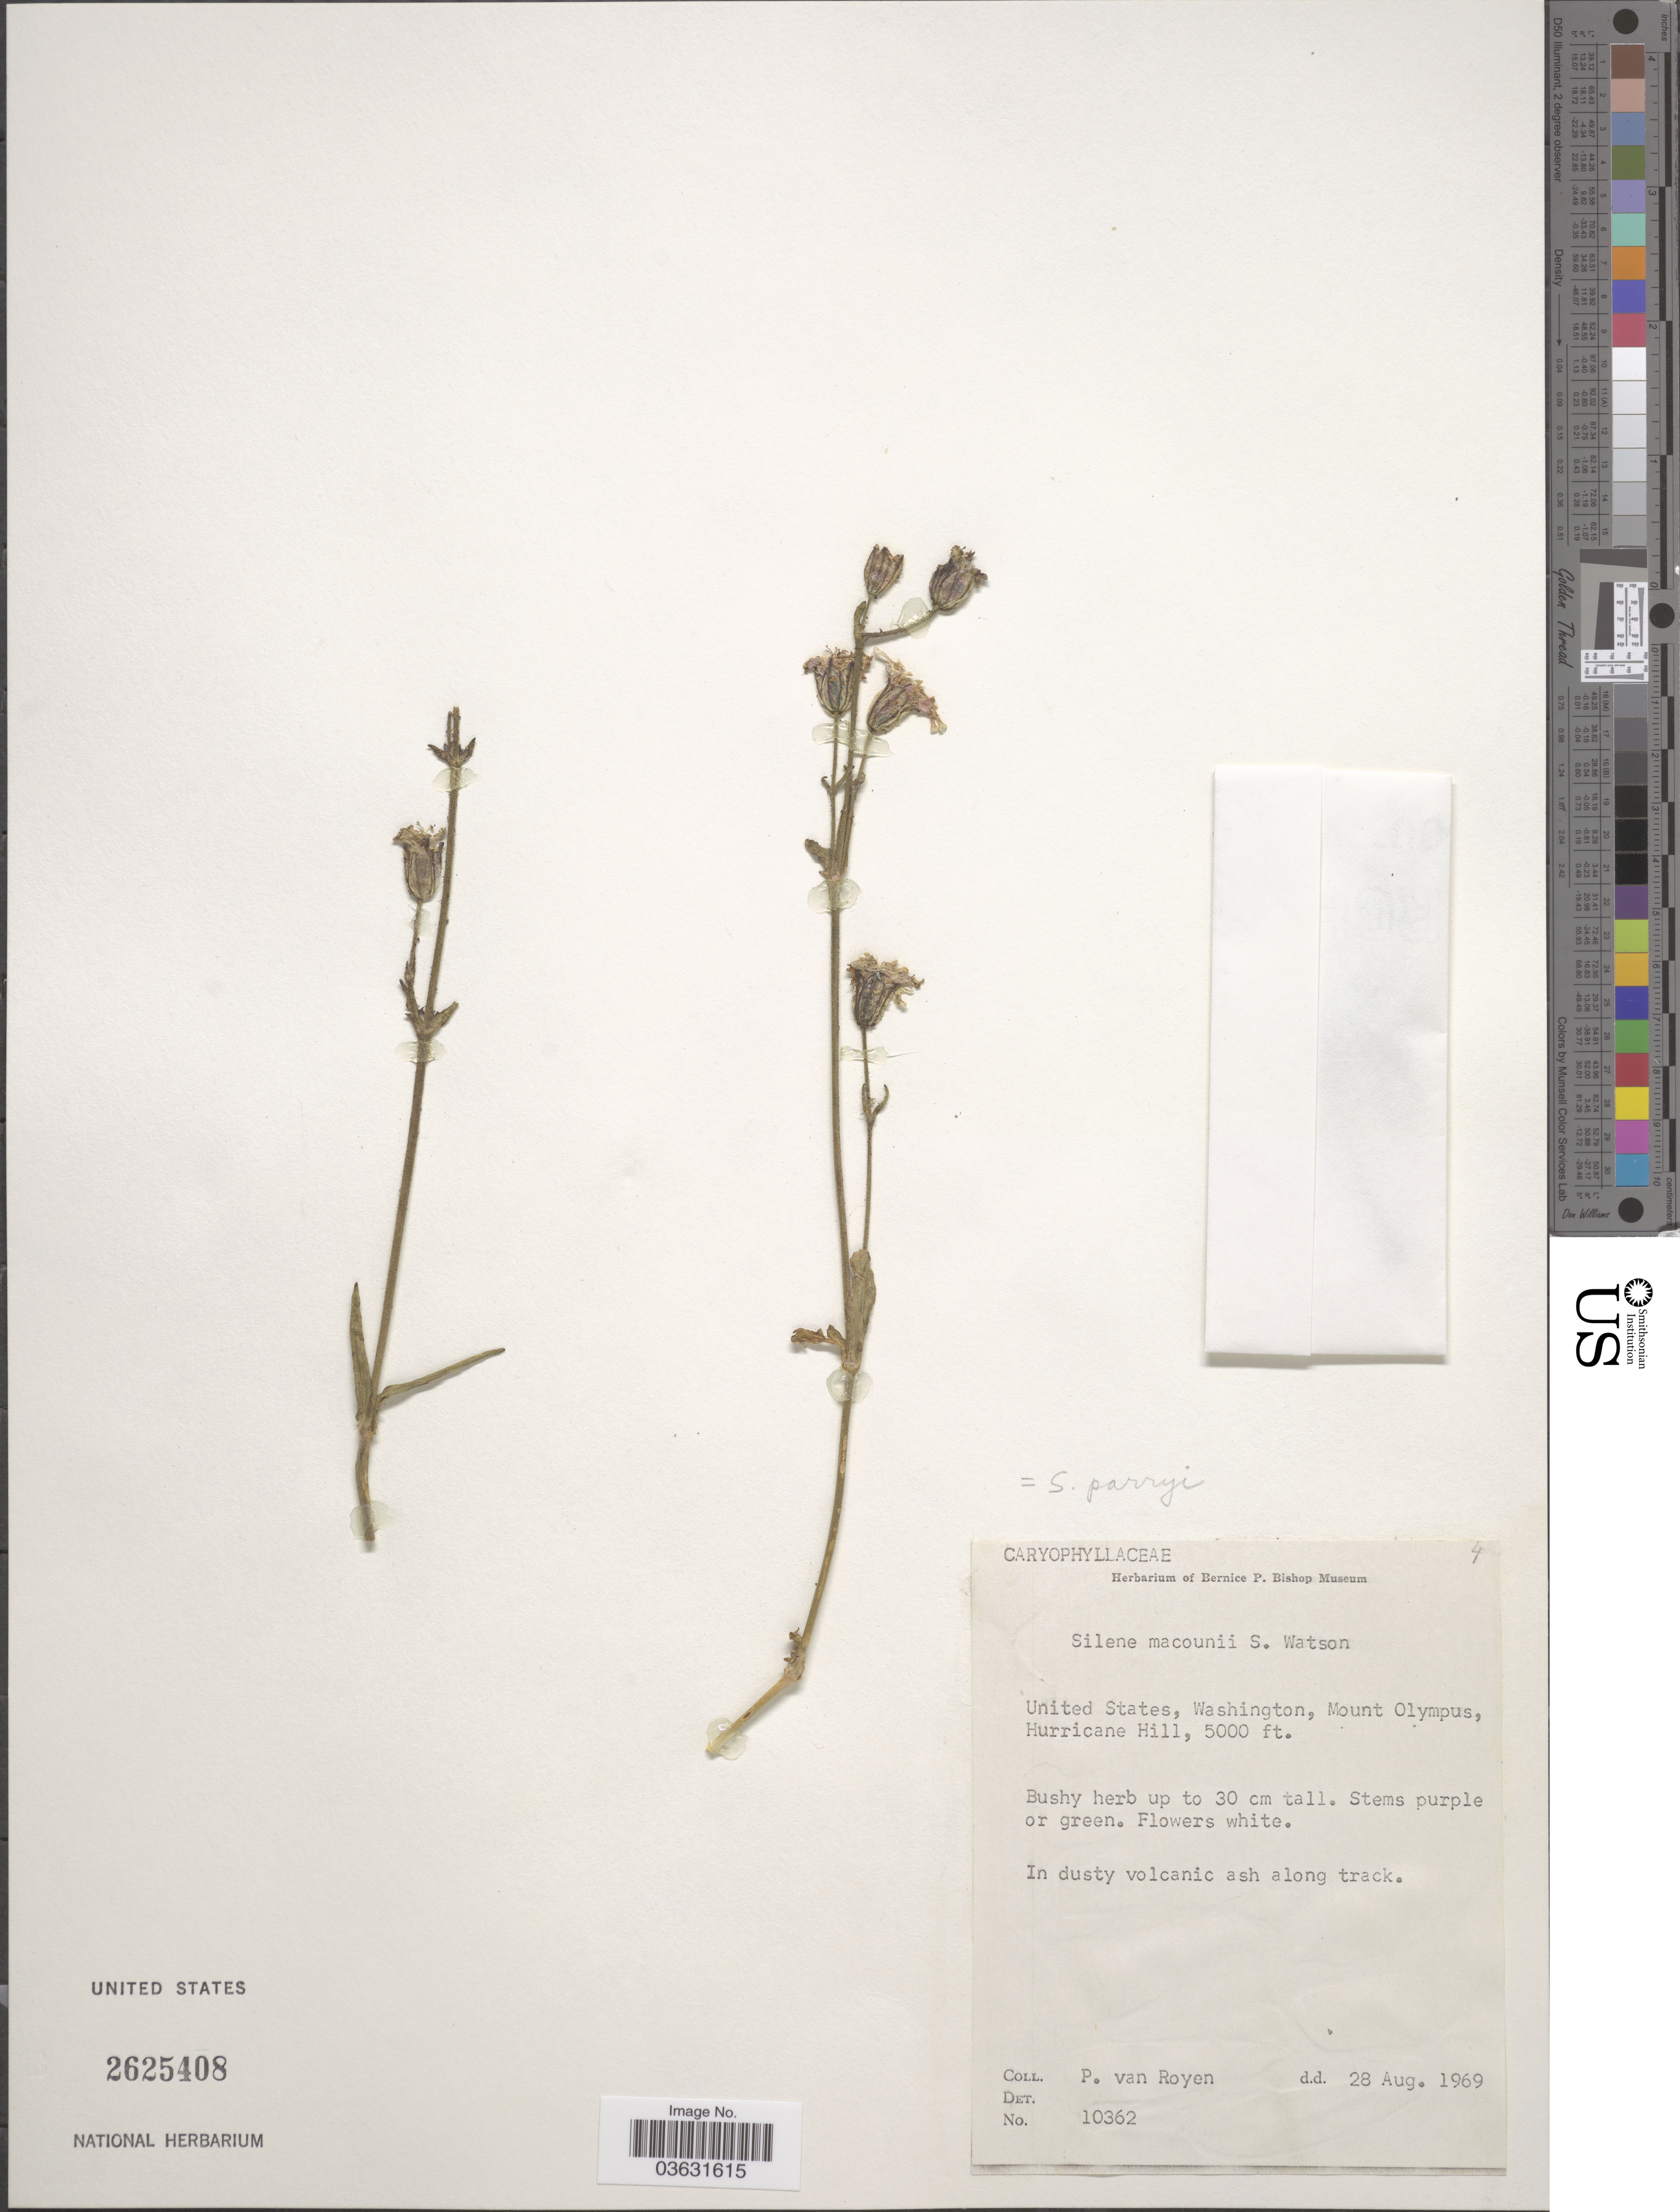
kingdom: Plantae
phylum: Tracheophyta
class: Magnoliopsida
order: Caryophyllales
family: Caryophyllaceae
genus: Silene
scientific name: Silene parryi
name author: (S. Watson) C.L. Hitchc. & Maguire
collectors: P. van Royen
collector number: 10362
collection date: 1969-08-28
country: United States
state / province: Washington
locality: Mount Olympus, Hurricane Hill.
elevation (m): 1524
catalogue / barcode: US 2625408